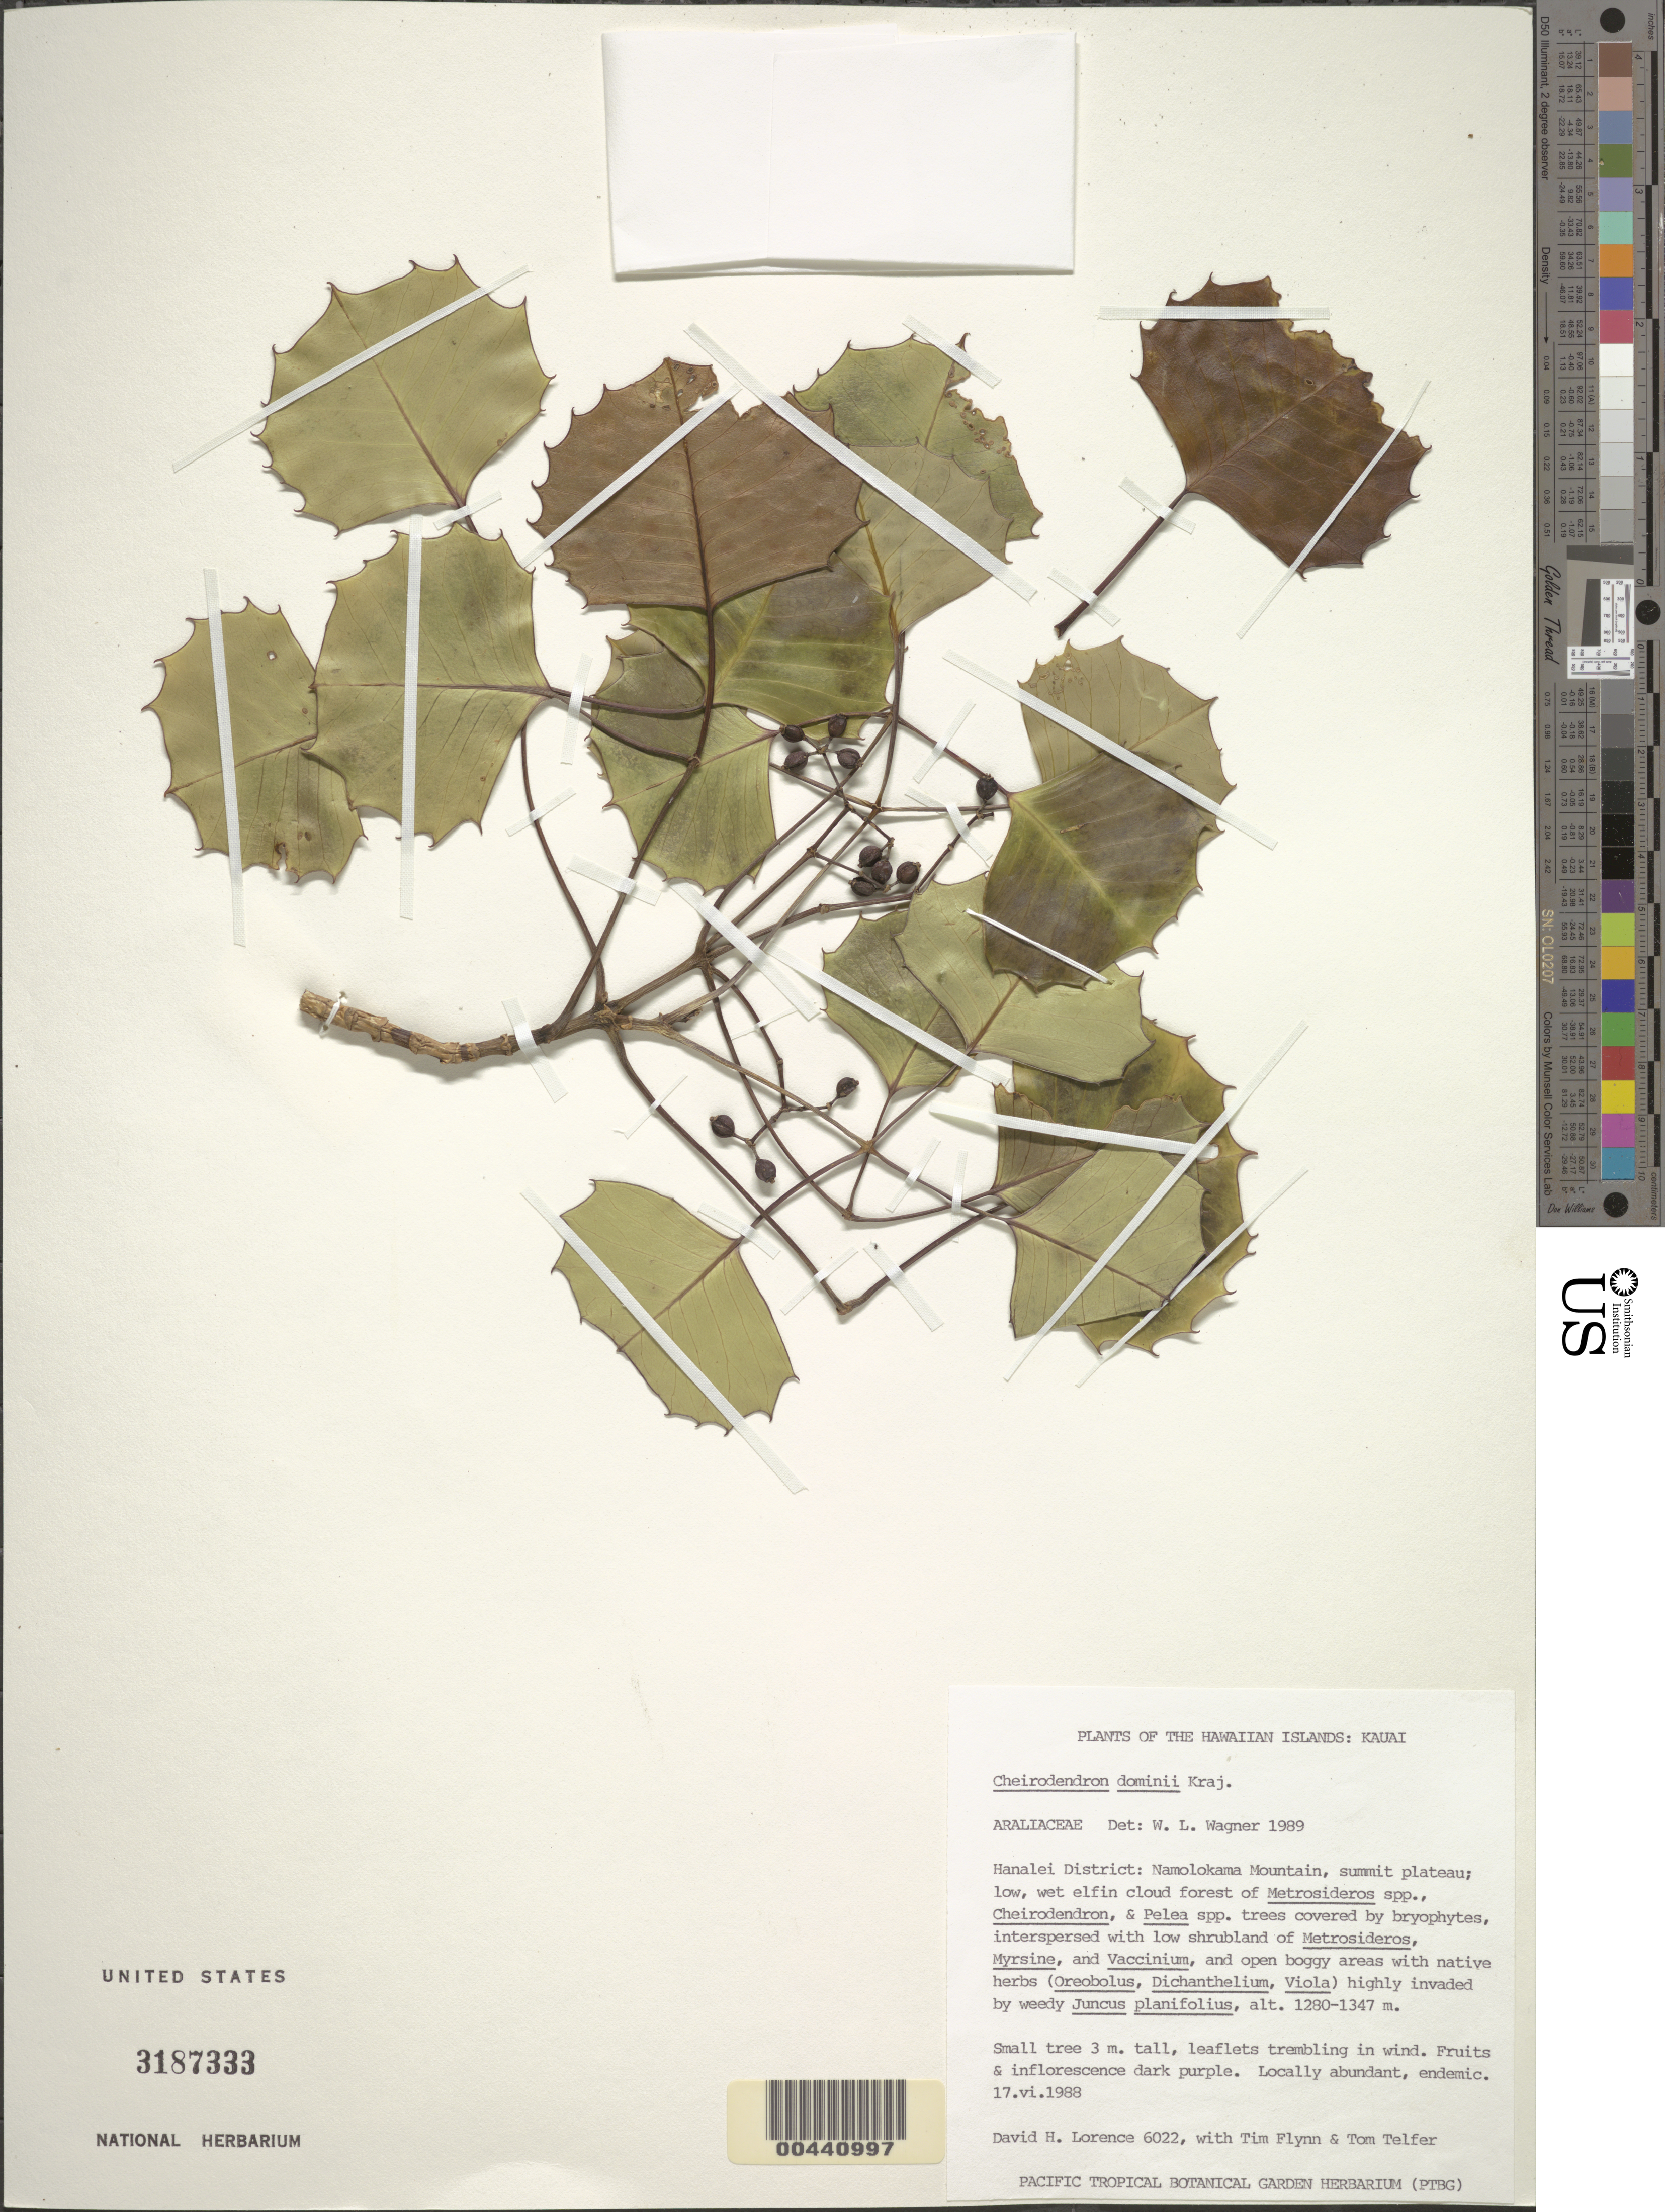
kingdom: Plantae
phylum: Tracheophyta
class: Magnoliopsida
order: Apiales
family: Araliaceae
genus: Cheirodendron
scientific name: Cheirodendron dominii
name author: Krajina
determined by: Wagner, W. L., (BOT), Smithsonian Institution - National Museum of Natural History (UNITED STATES)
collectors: D. Lorence, T. W. Flynn & T. Telfer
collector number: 6022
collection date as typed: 17 Jun 1988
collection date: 1988-06-17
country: United States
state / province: Hawaii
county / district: Kauai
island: Kaua'i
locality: Hanalei District: Namolokama Mountain, summit plateau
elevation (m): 1280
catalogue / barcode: US 3187333